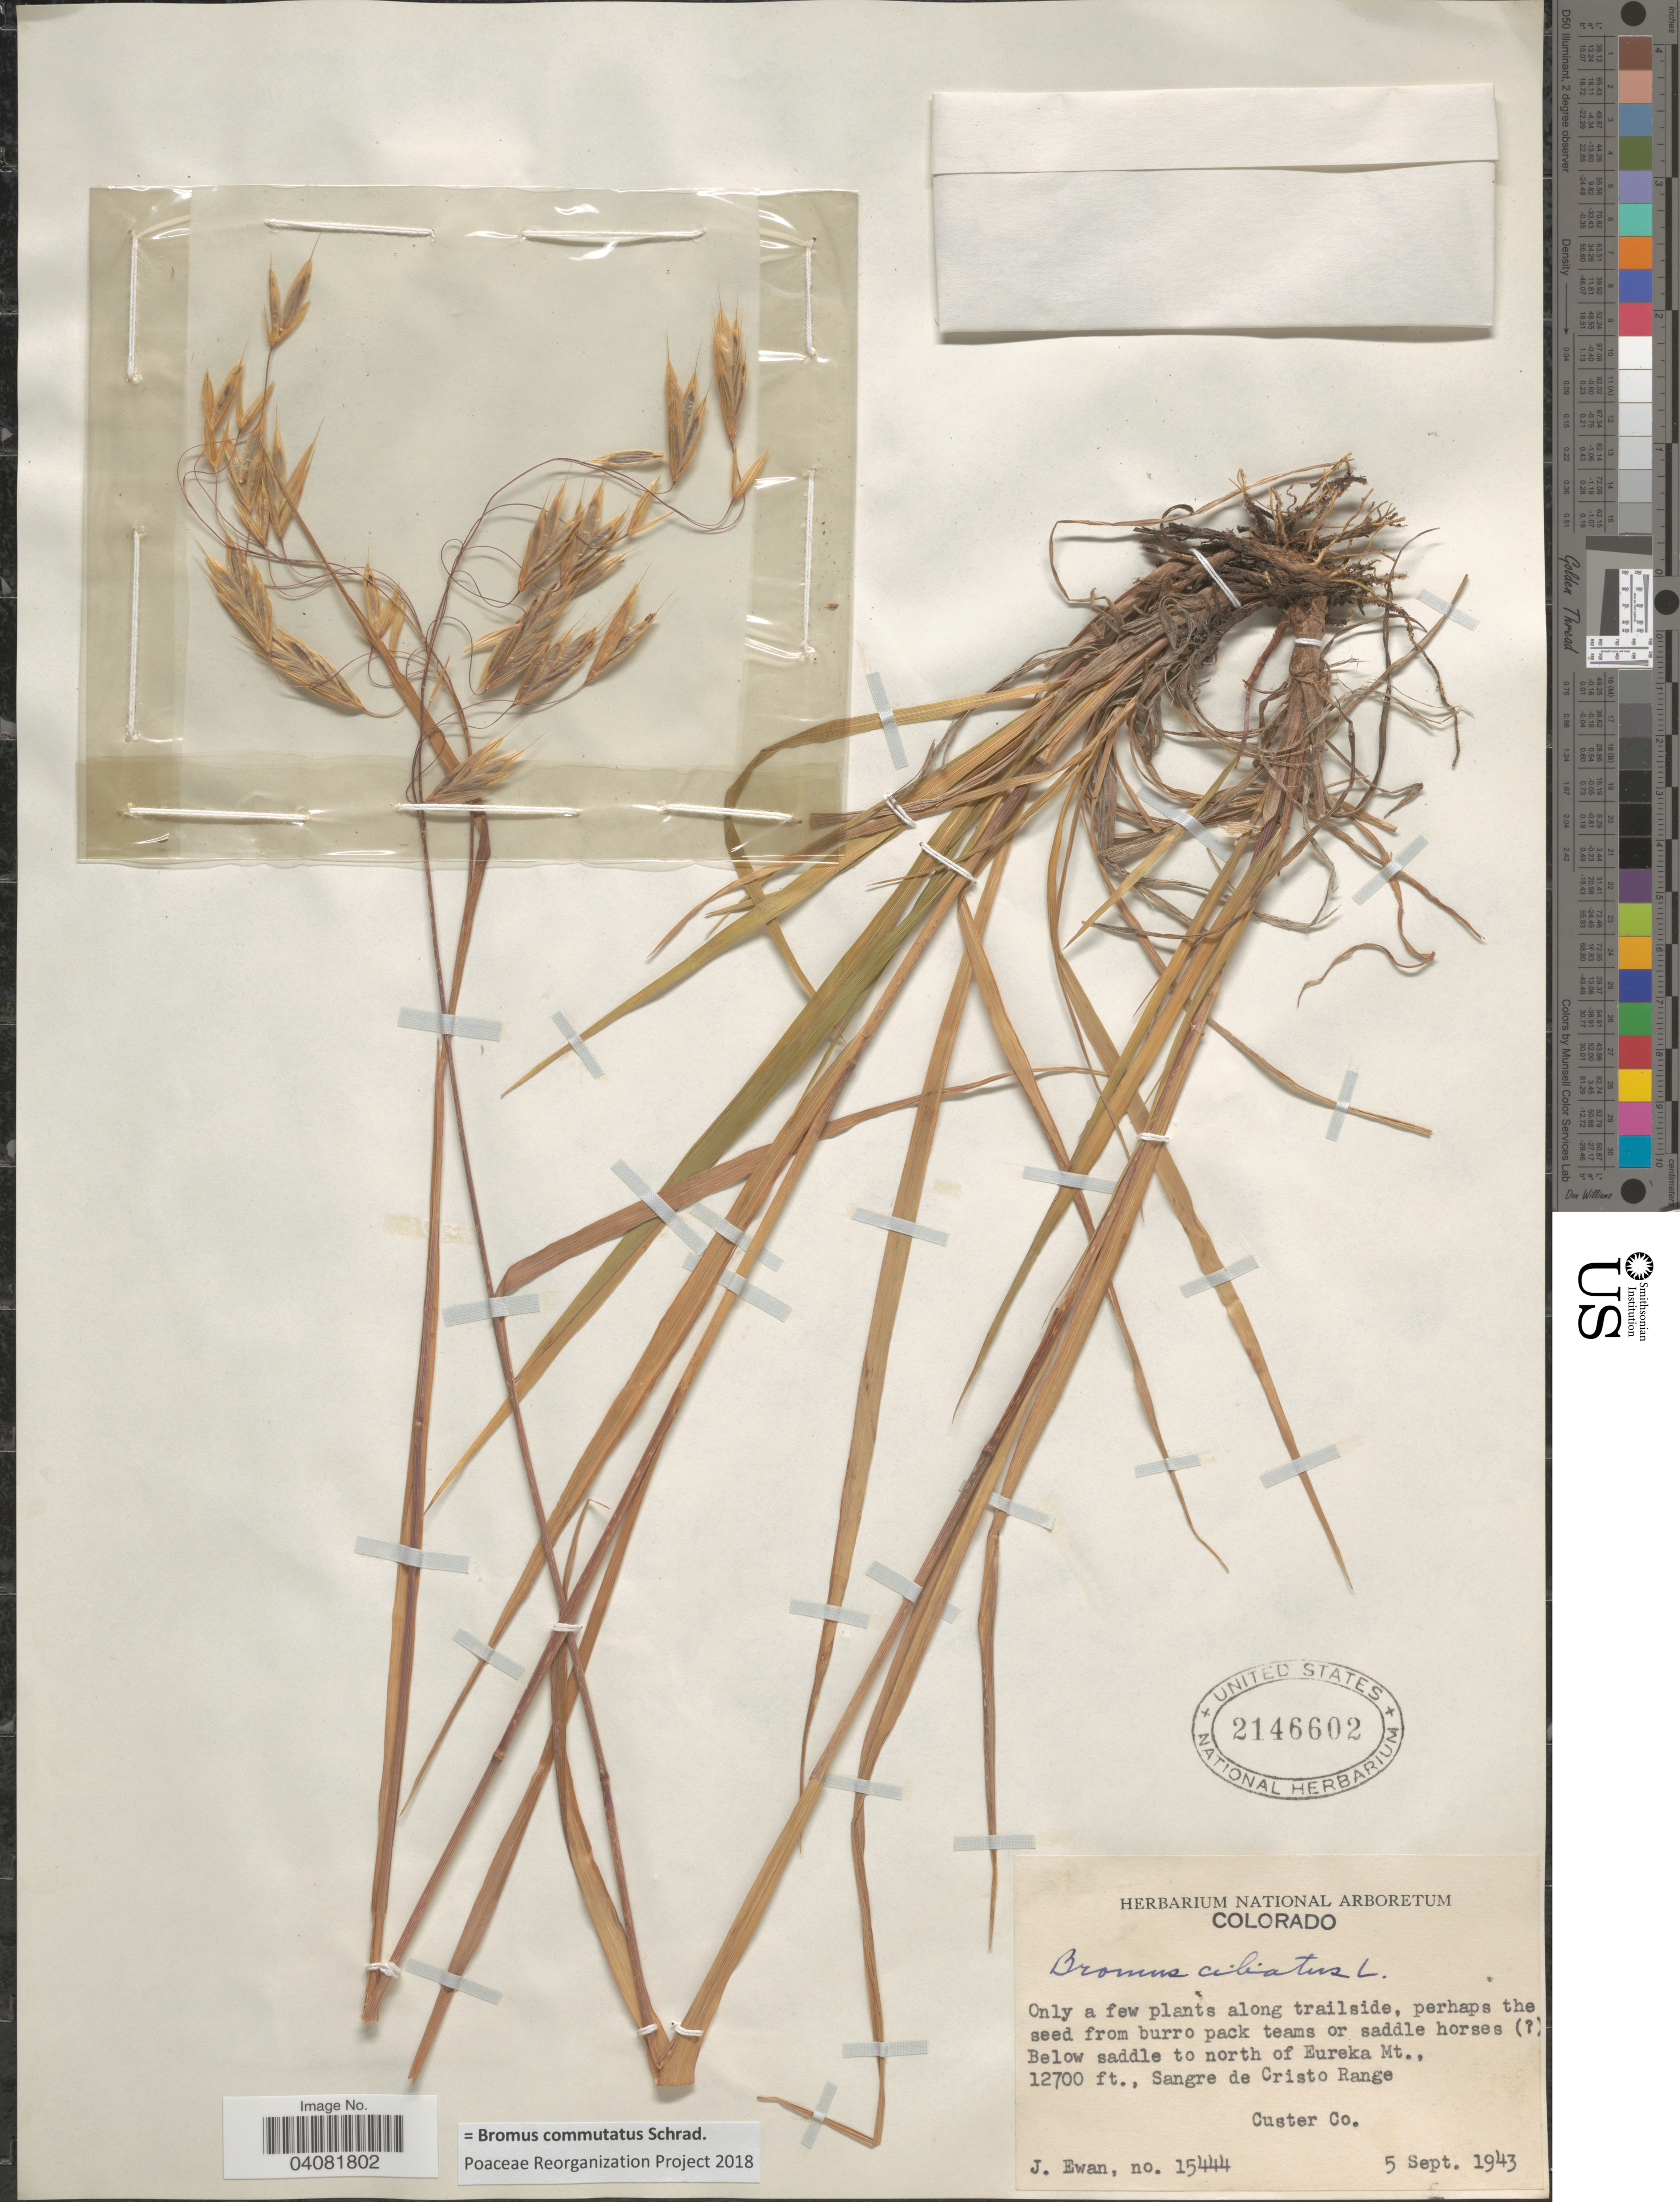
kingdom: Plantae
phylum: Tracheophyta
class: Liliopsida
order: Poales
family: Poaceae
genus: Bromus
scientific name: Bromus commutatus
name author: Schrad.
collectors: J. A. Ewan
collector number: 15444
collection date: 1943-09-05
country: United States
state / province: Colorado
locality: Below saddle to north of Eureka Mt., Sangre de Cristo Range. Custer Co.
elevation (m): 3871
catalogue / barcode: US 2146602